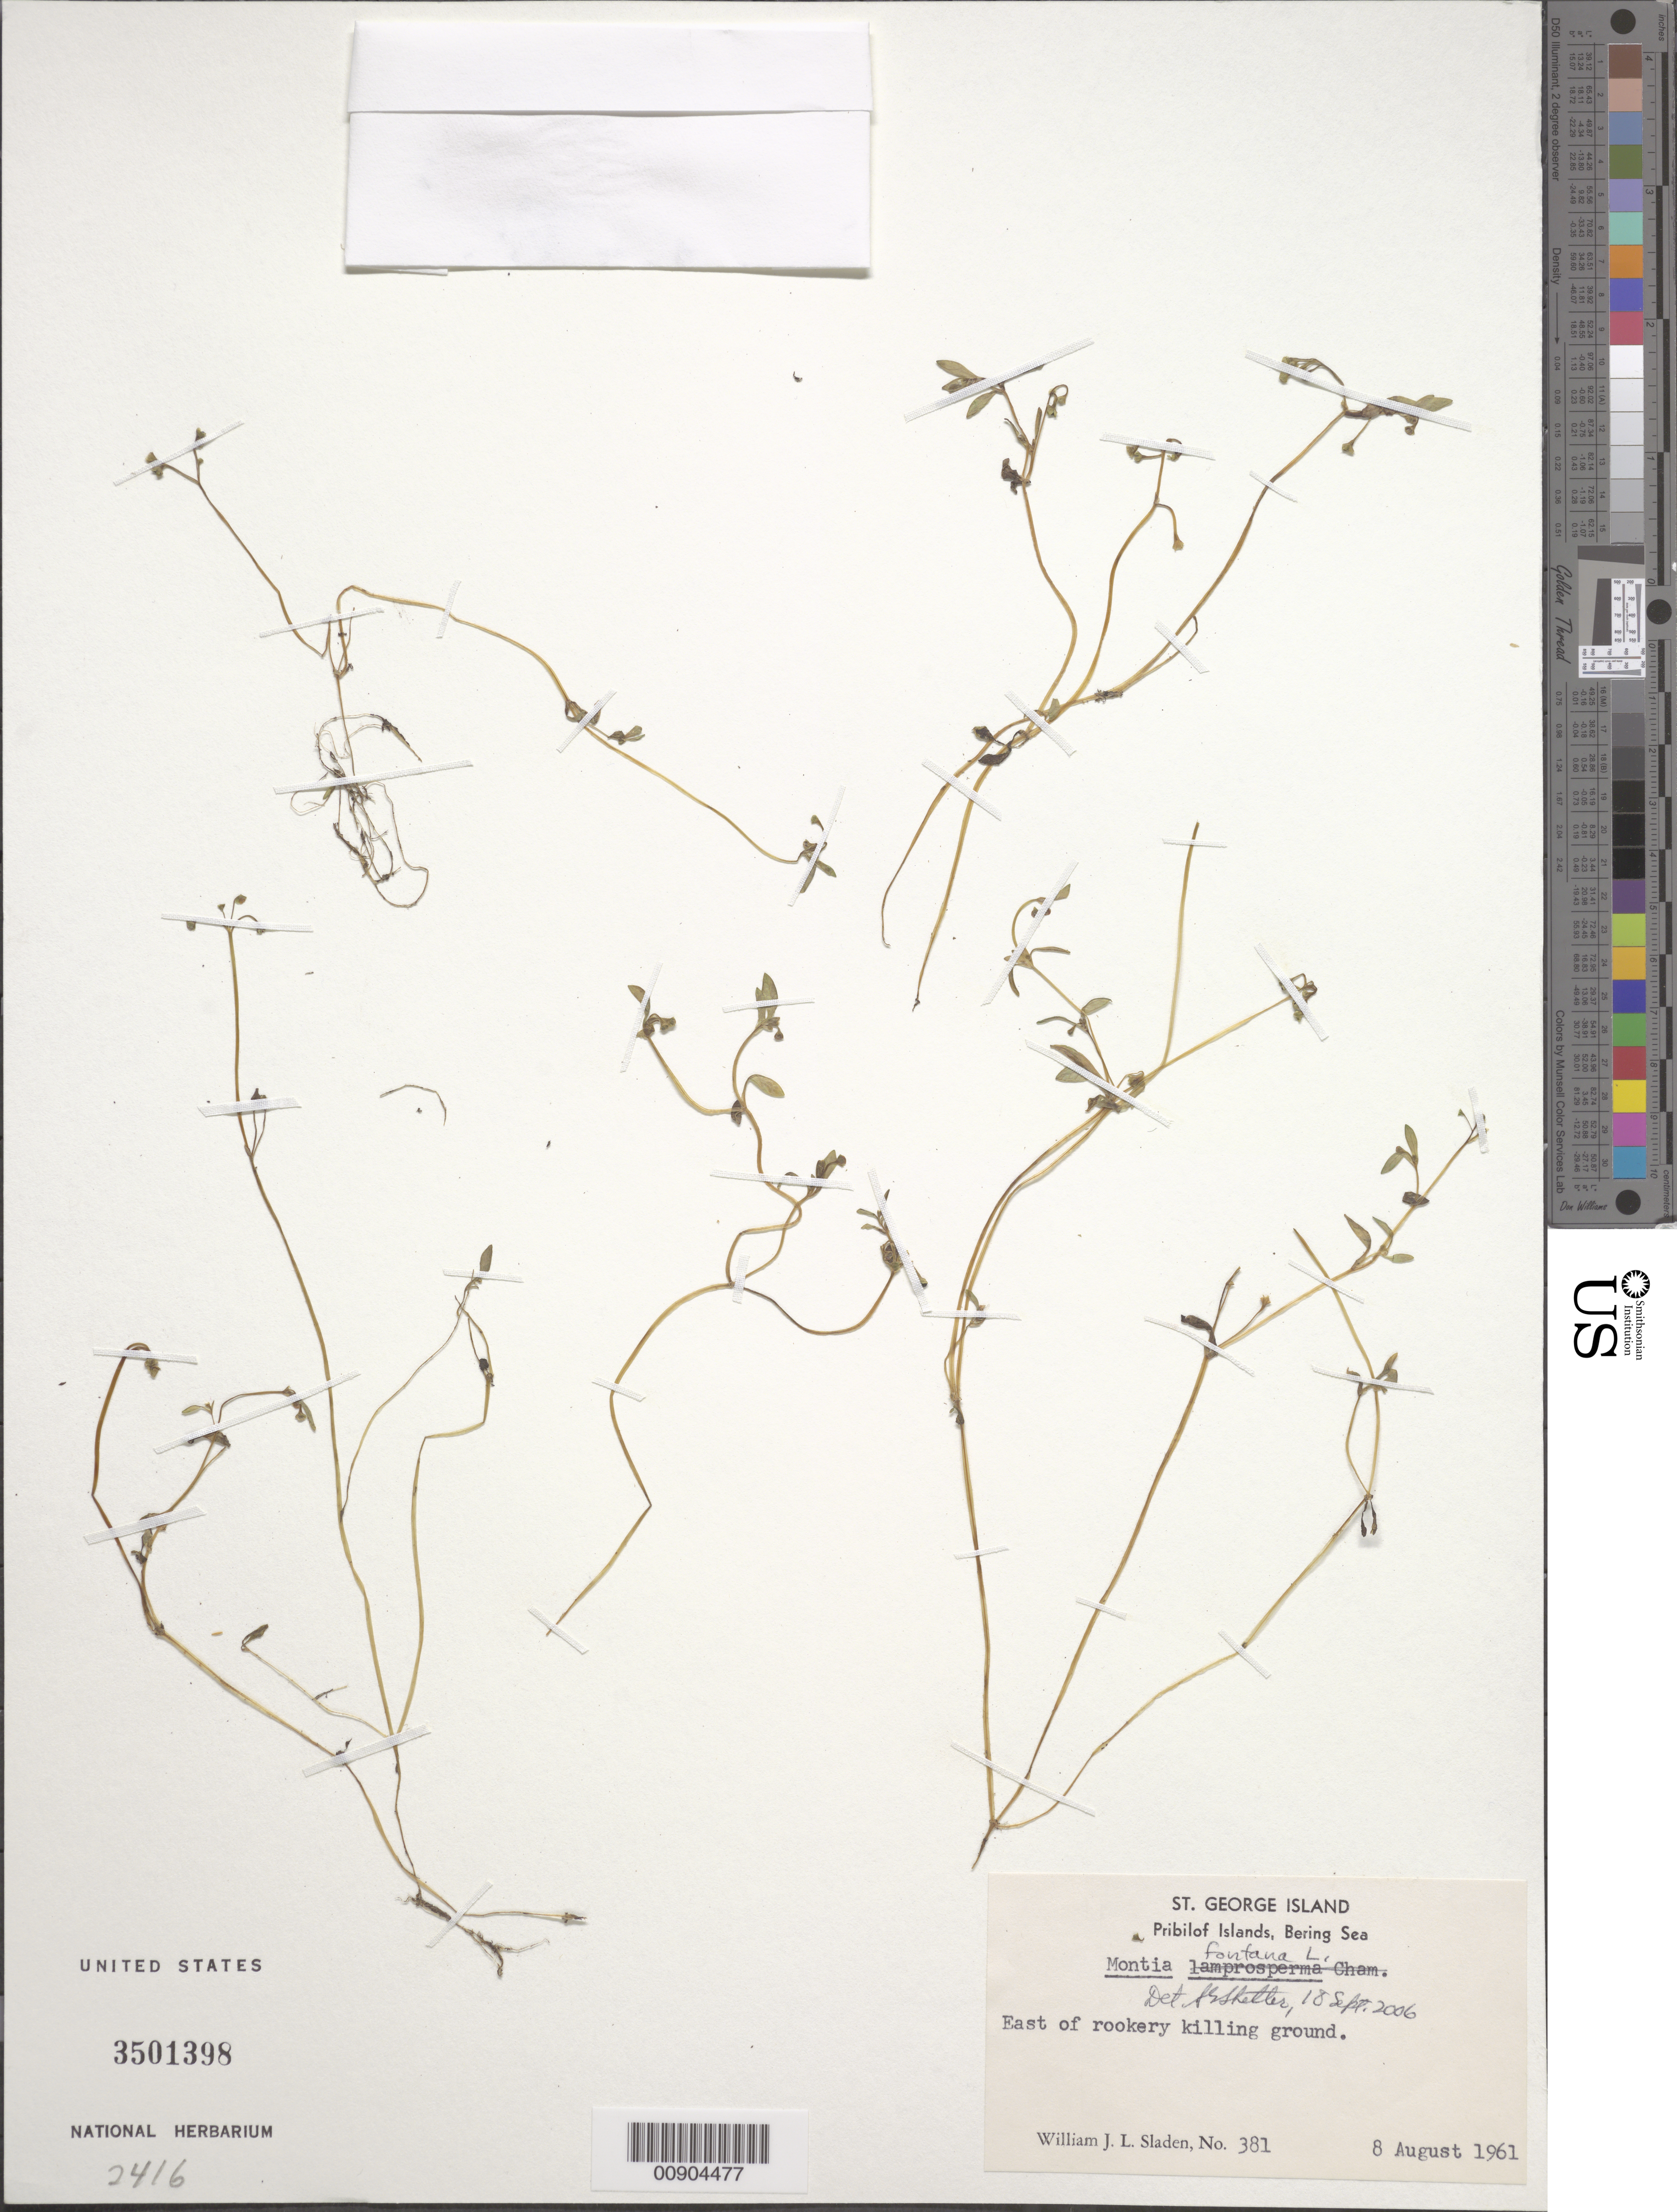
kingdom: Plantae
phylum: Tracheophyta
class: Magnoliopsida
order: Caryophyllales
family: Montiaceae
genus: Montia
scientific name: Montia fontana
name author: L.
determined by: Shetler, Stanwyn G., (US), NMNH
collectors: W. Sladen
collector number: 381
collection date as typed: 08 Aug 1961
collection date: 1961-08-08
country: United States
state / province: Alaska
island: St. George Island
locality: St. George Island. East of rookery killing ground., Bering Sea, Pribilof Islands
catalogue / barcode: US 3501398